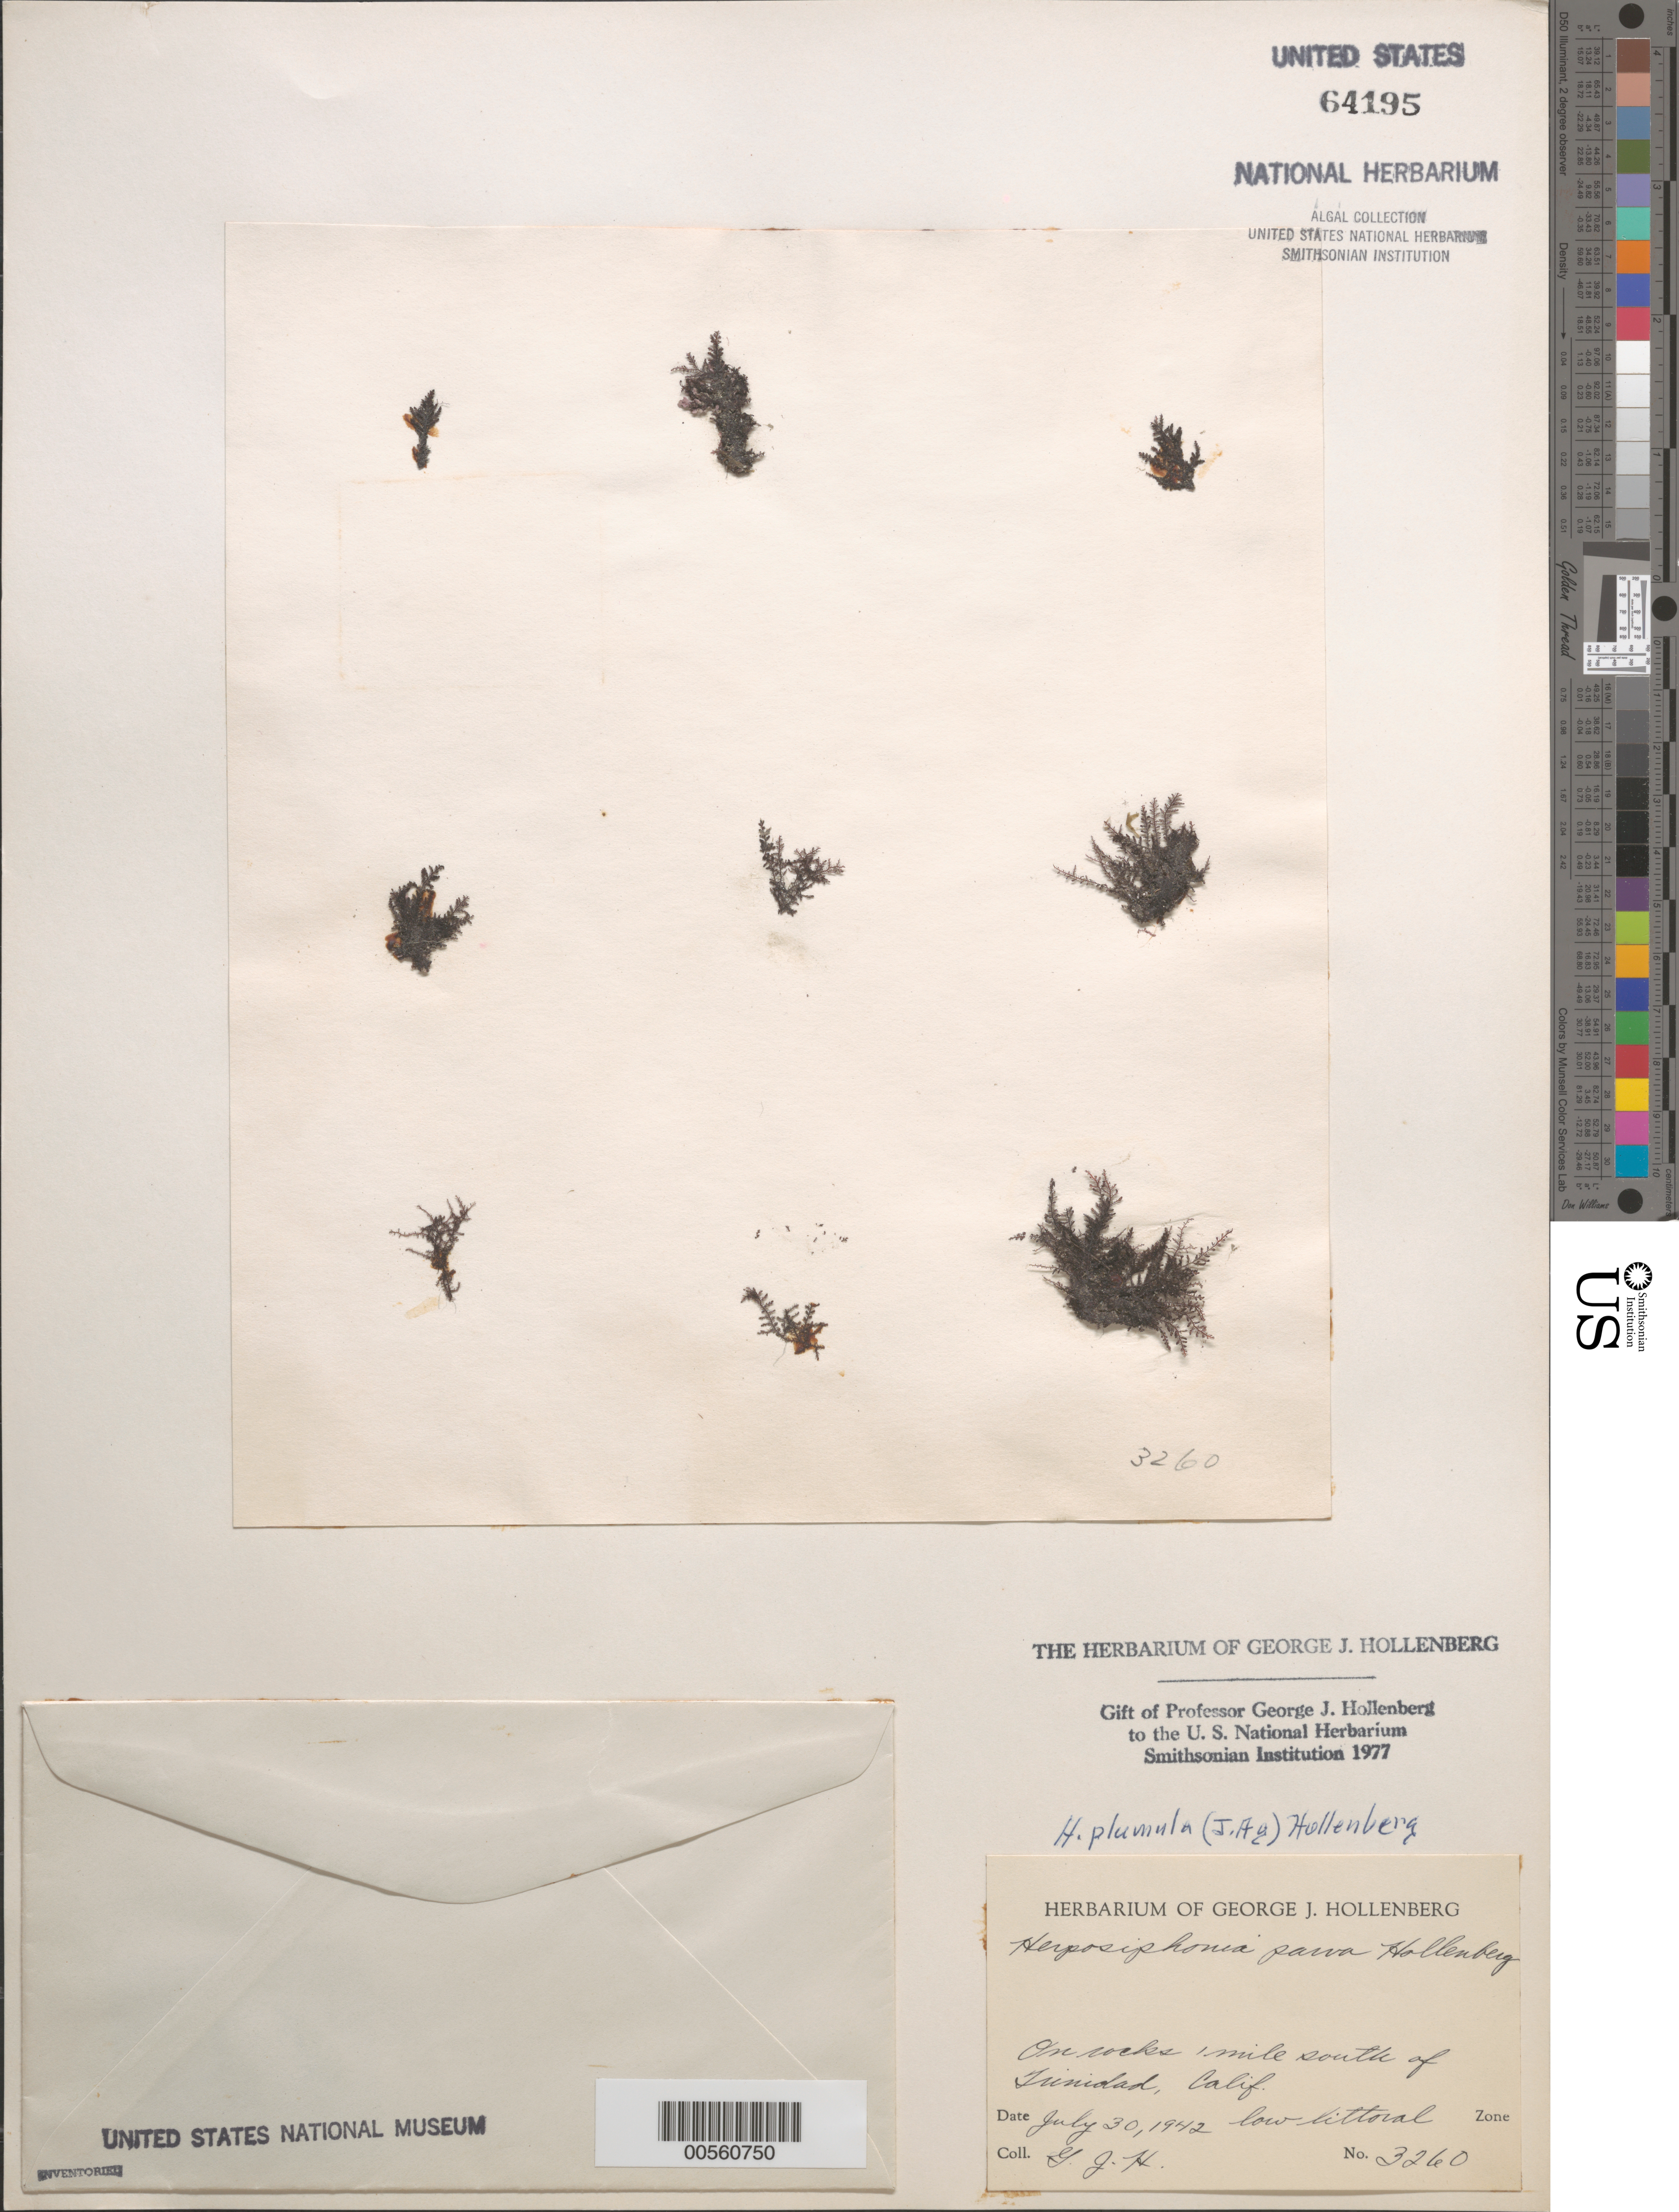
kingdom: Plantae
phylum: Rhodophyta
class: Florideophyceae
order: Ceramiales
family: Rhodomelaceae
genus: Herposiphonia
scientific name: Herposiphonia plumula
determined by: Hollenberg, George J.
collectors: G. Hollenberg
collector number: GJH 3260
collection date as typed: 30 Jul 1942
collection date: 1942-07-30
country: United States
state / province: California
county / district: Humboldt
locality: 1 mile south of Trinidad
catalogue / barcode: US 64195